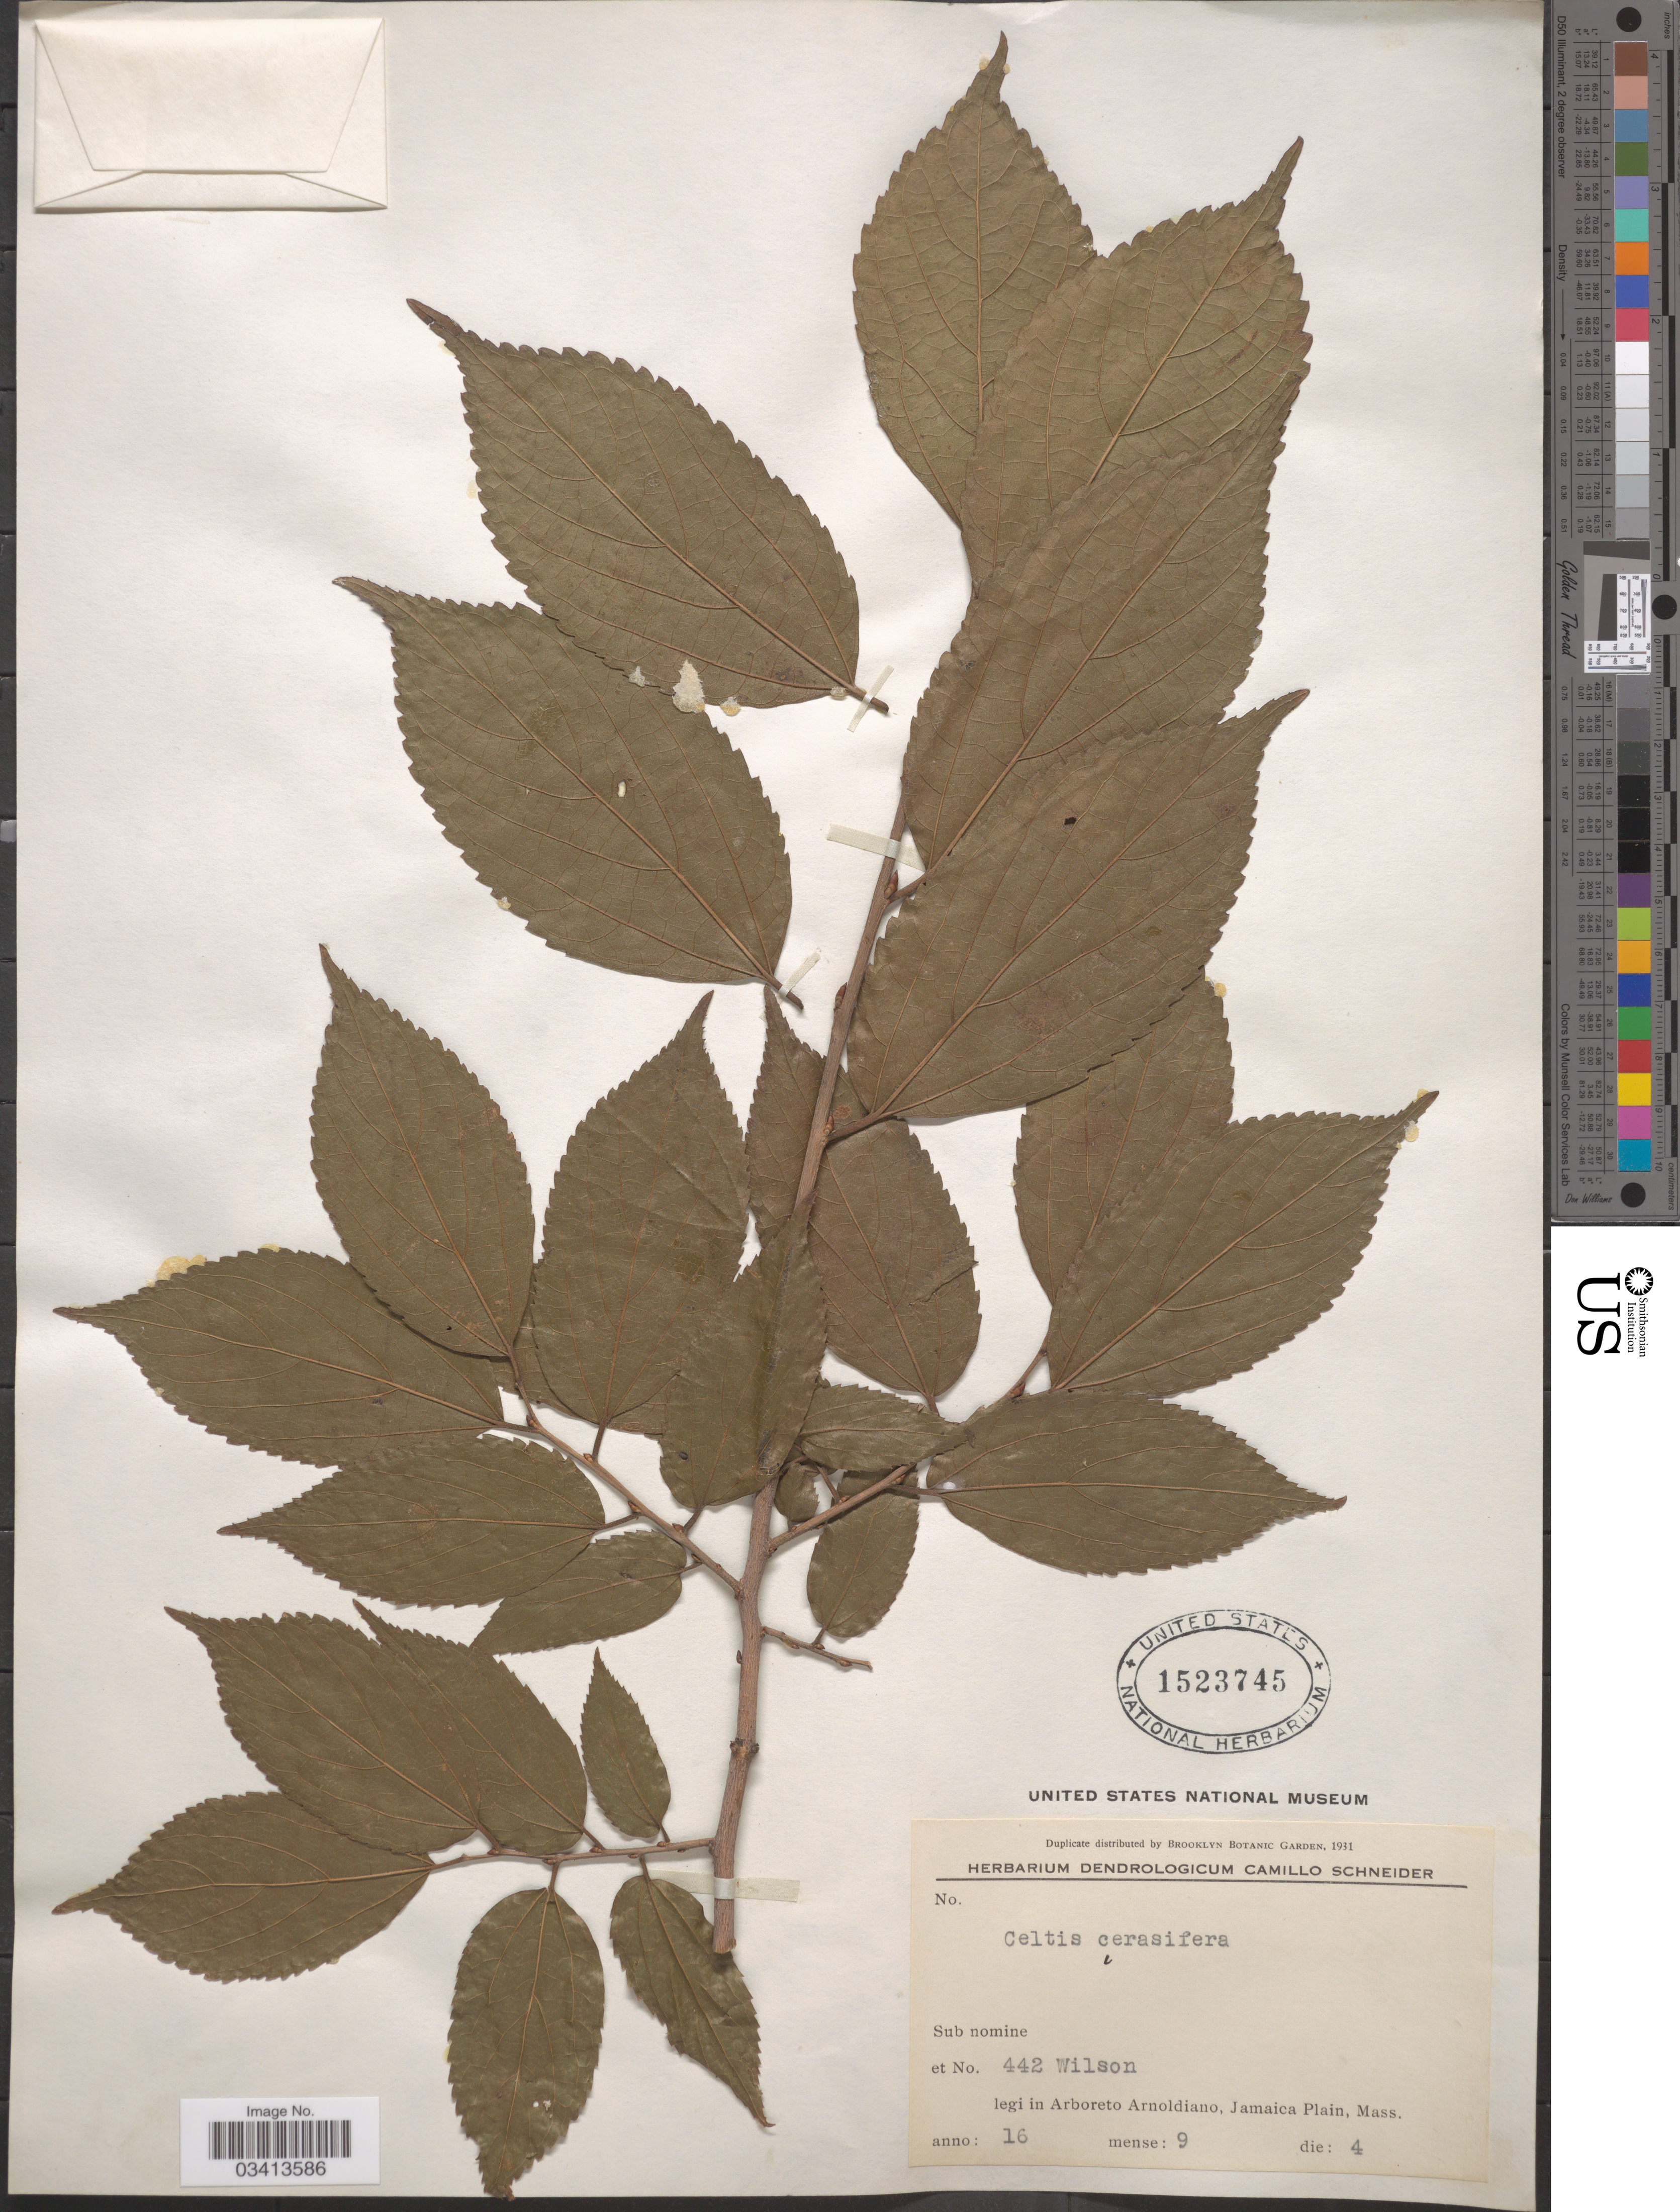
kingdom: Plantae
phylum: Tracheophyta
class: Magnoliopsida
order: Rosales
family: Cannabaceae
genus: Celtis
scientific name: Celtis cerasifera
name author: C.K. Schneid.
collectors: -- Wilson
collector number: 442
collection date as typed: Transcribed d/m/y: 4/9/16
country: United States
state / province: Massachusetts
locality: Arboreto Arnoldiano, Jamaica Plain.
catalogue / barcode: US 1523745